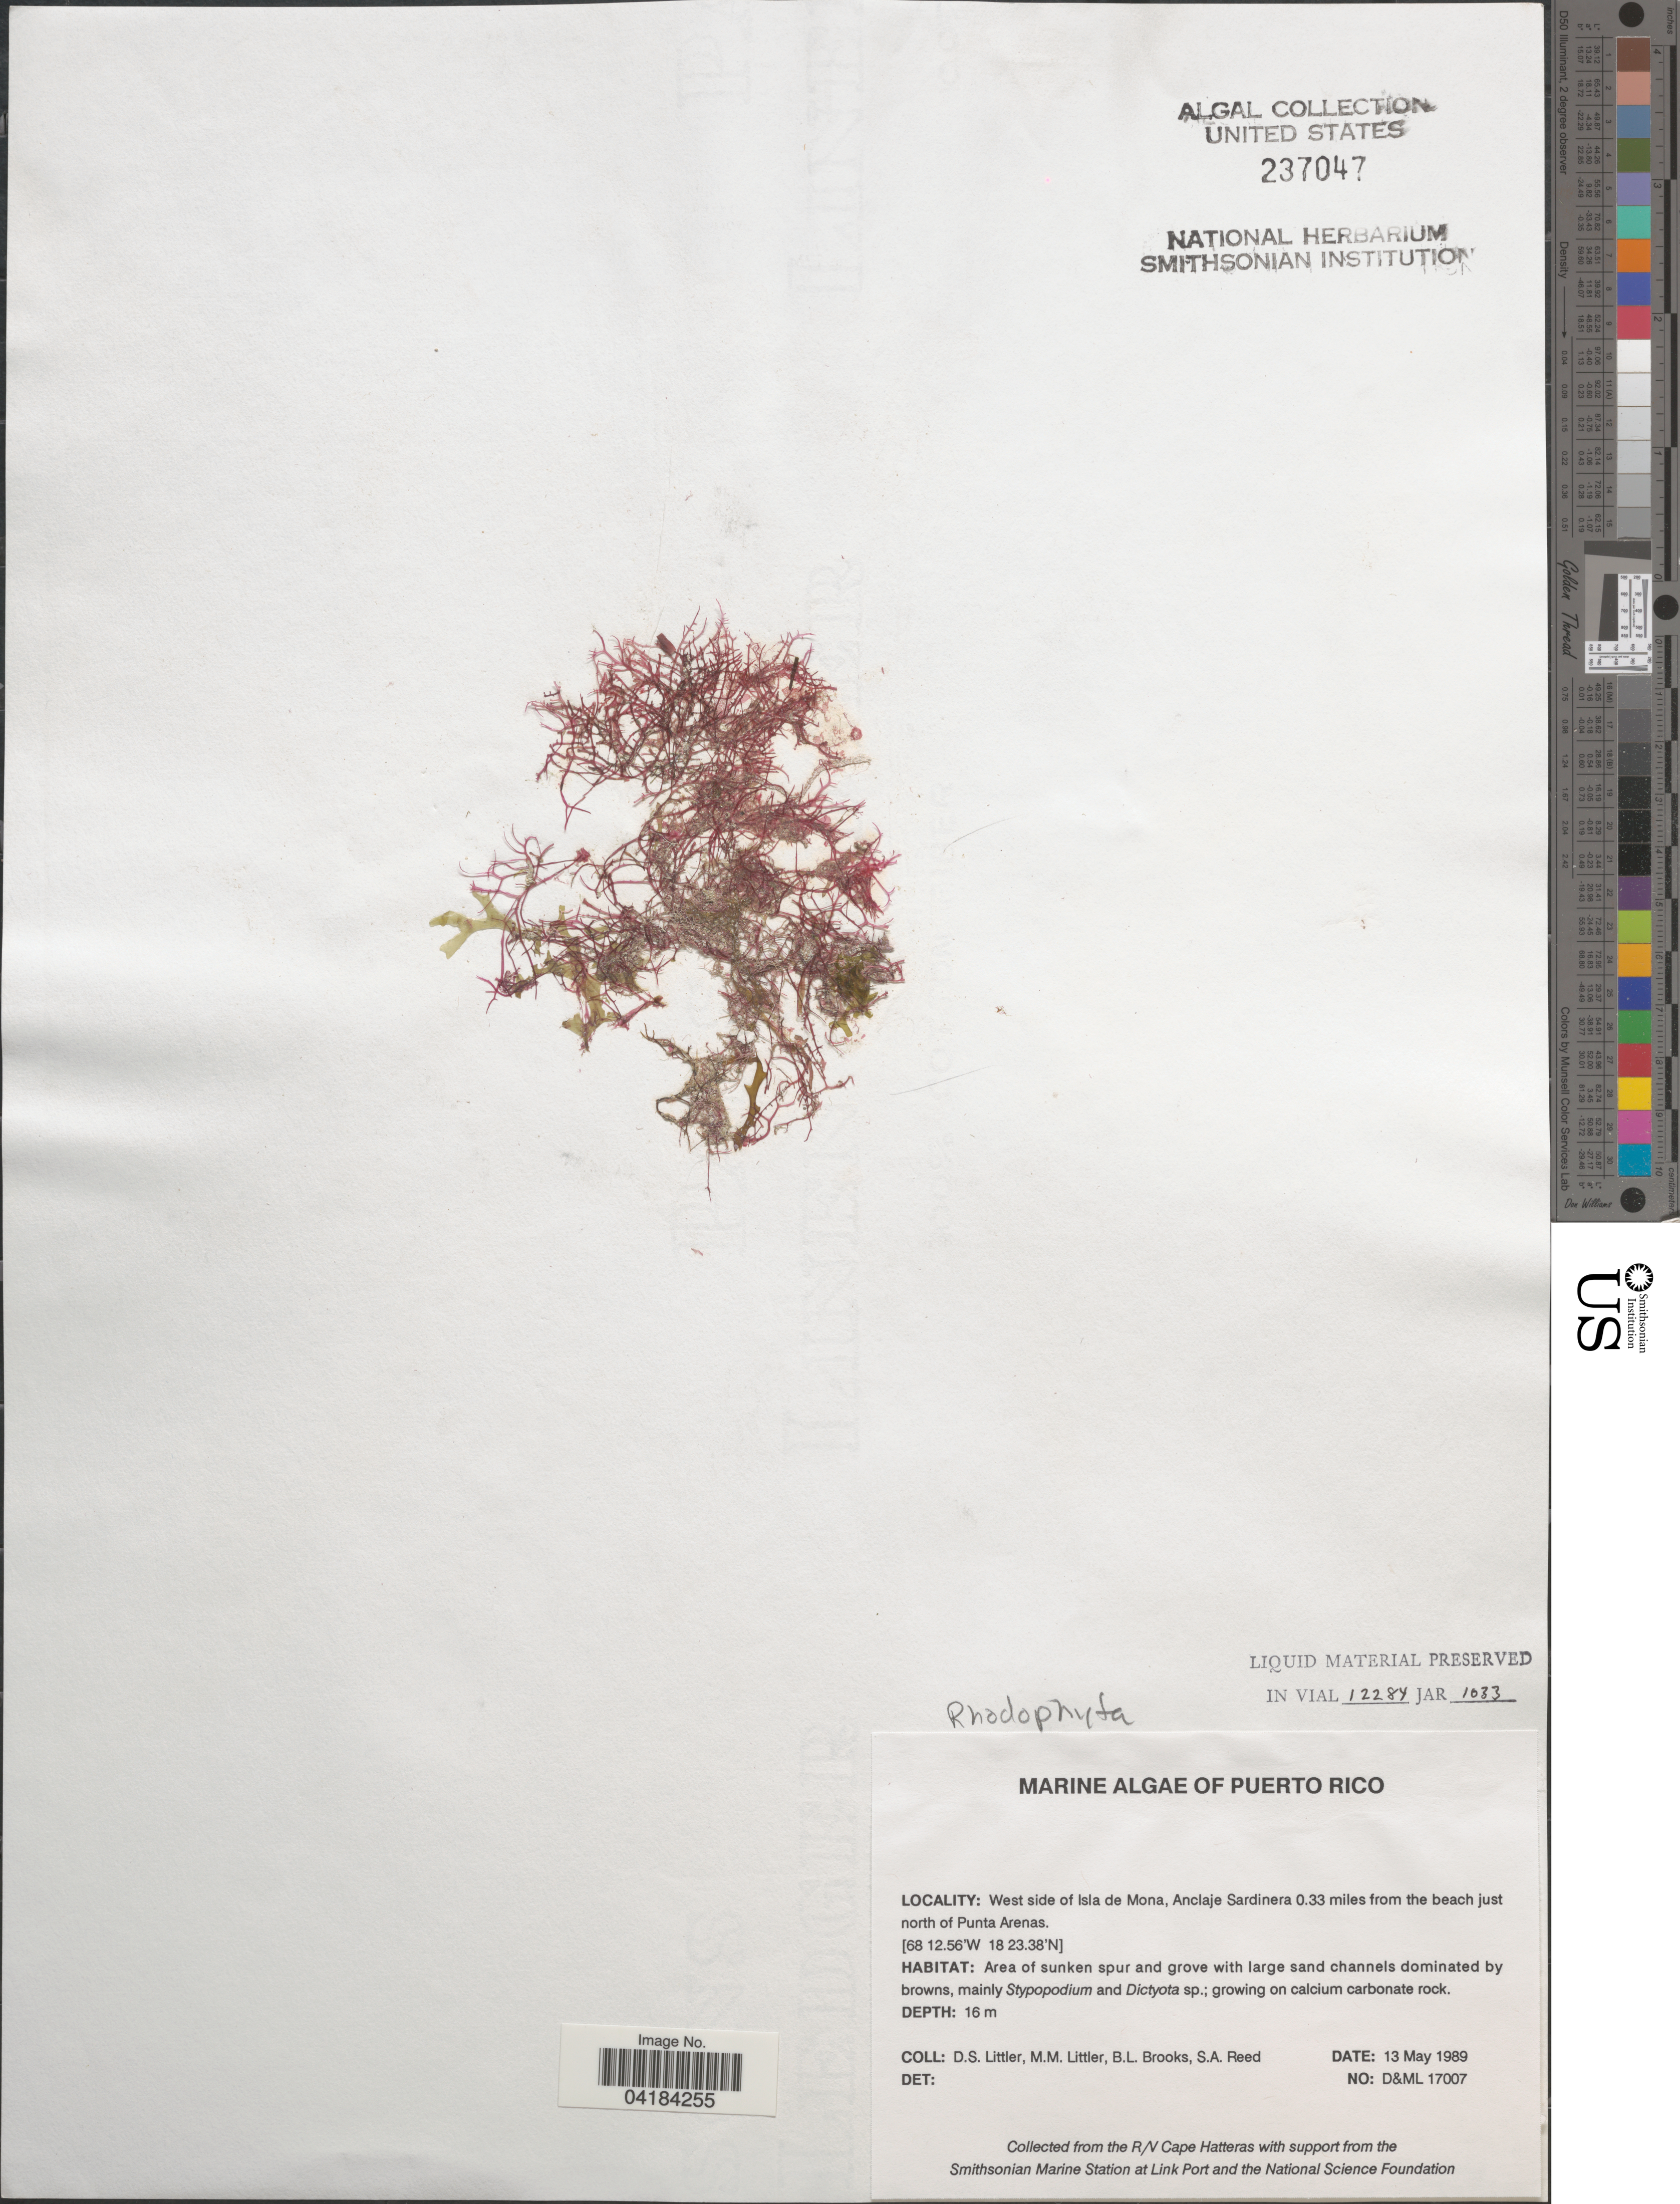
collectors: D. S. Littler, B. Brooks & S. Reed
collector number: D&ML17007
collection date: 1989-05-13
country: Puerto Rico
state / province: Mayaguëz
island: Mona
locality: West side of Isla de Mona, Anclaje Sardinera 0.33 miles from the beach just north of Punta Arenas.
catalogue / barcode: US 237047